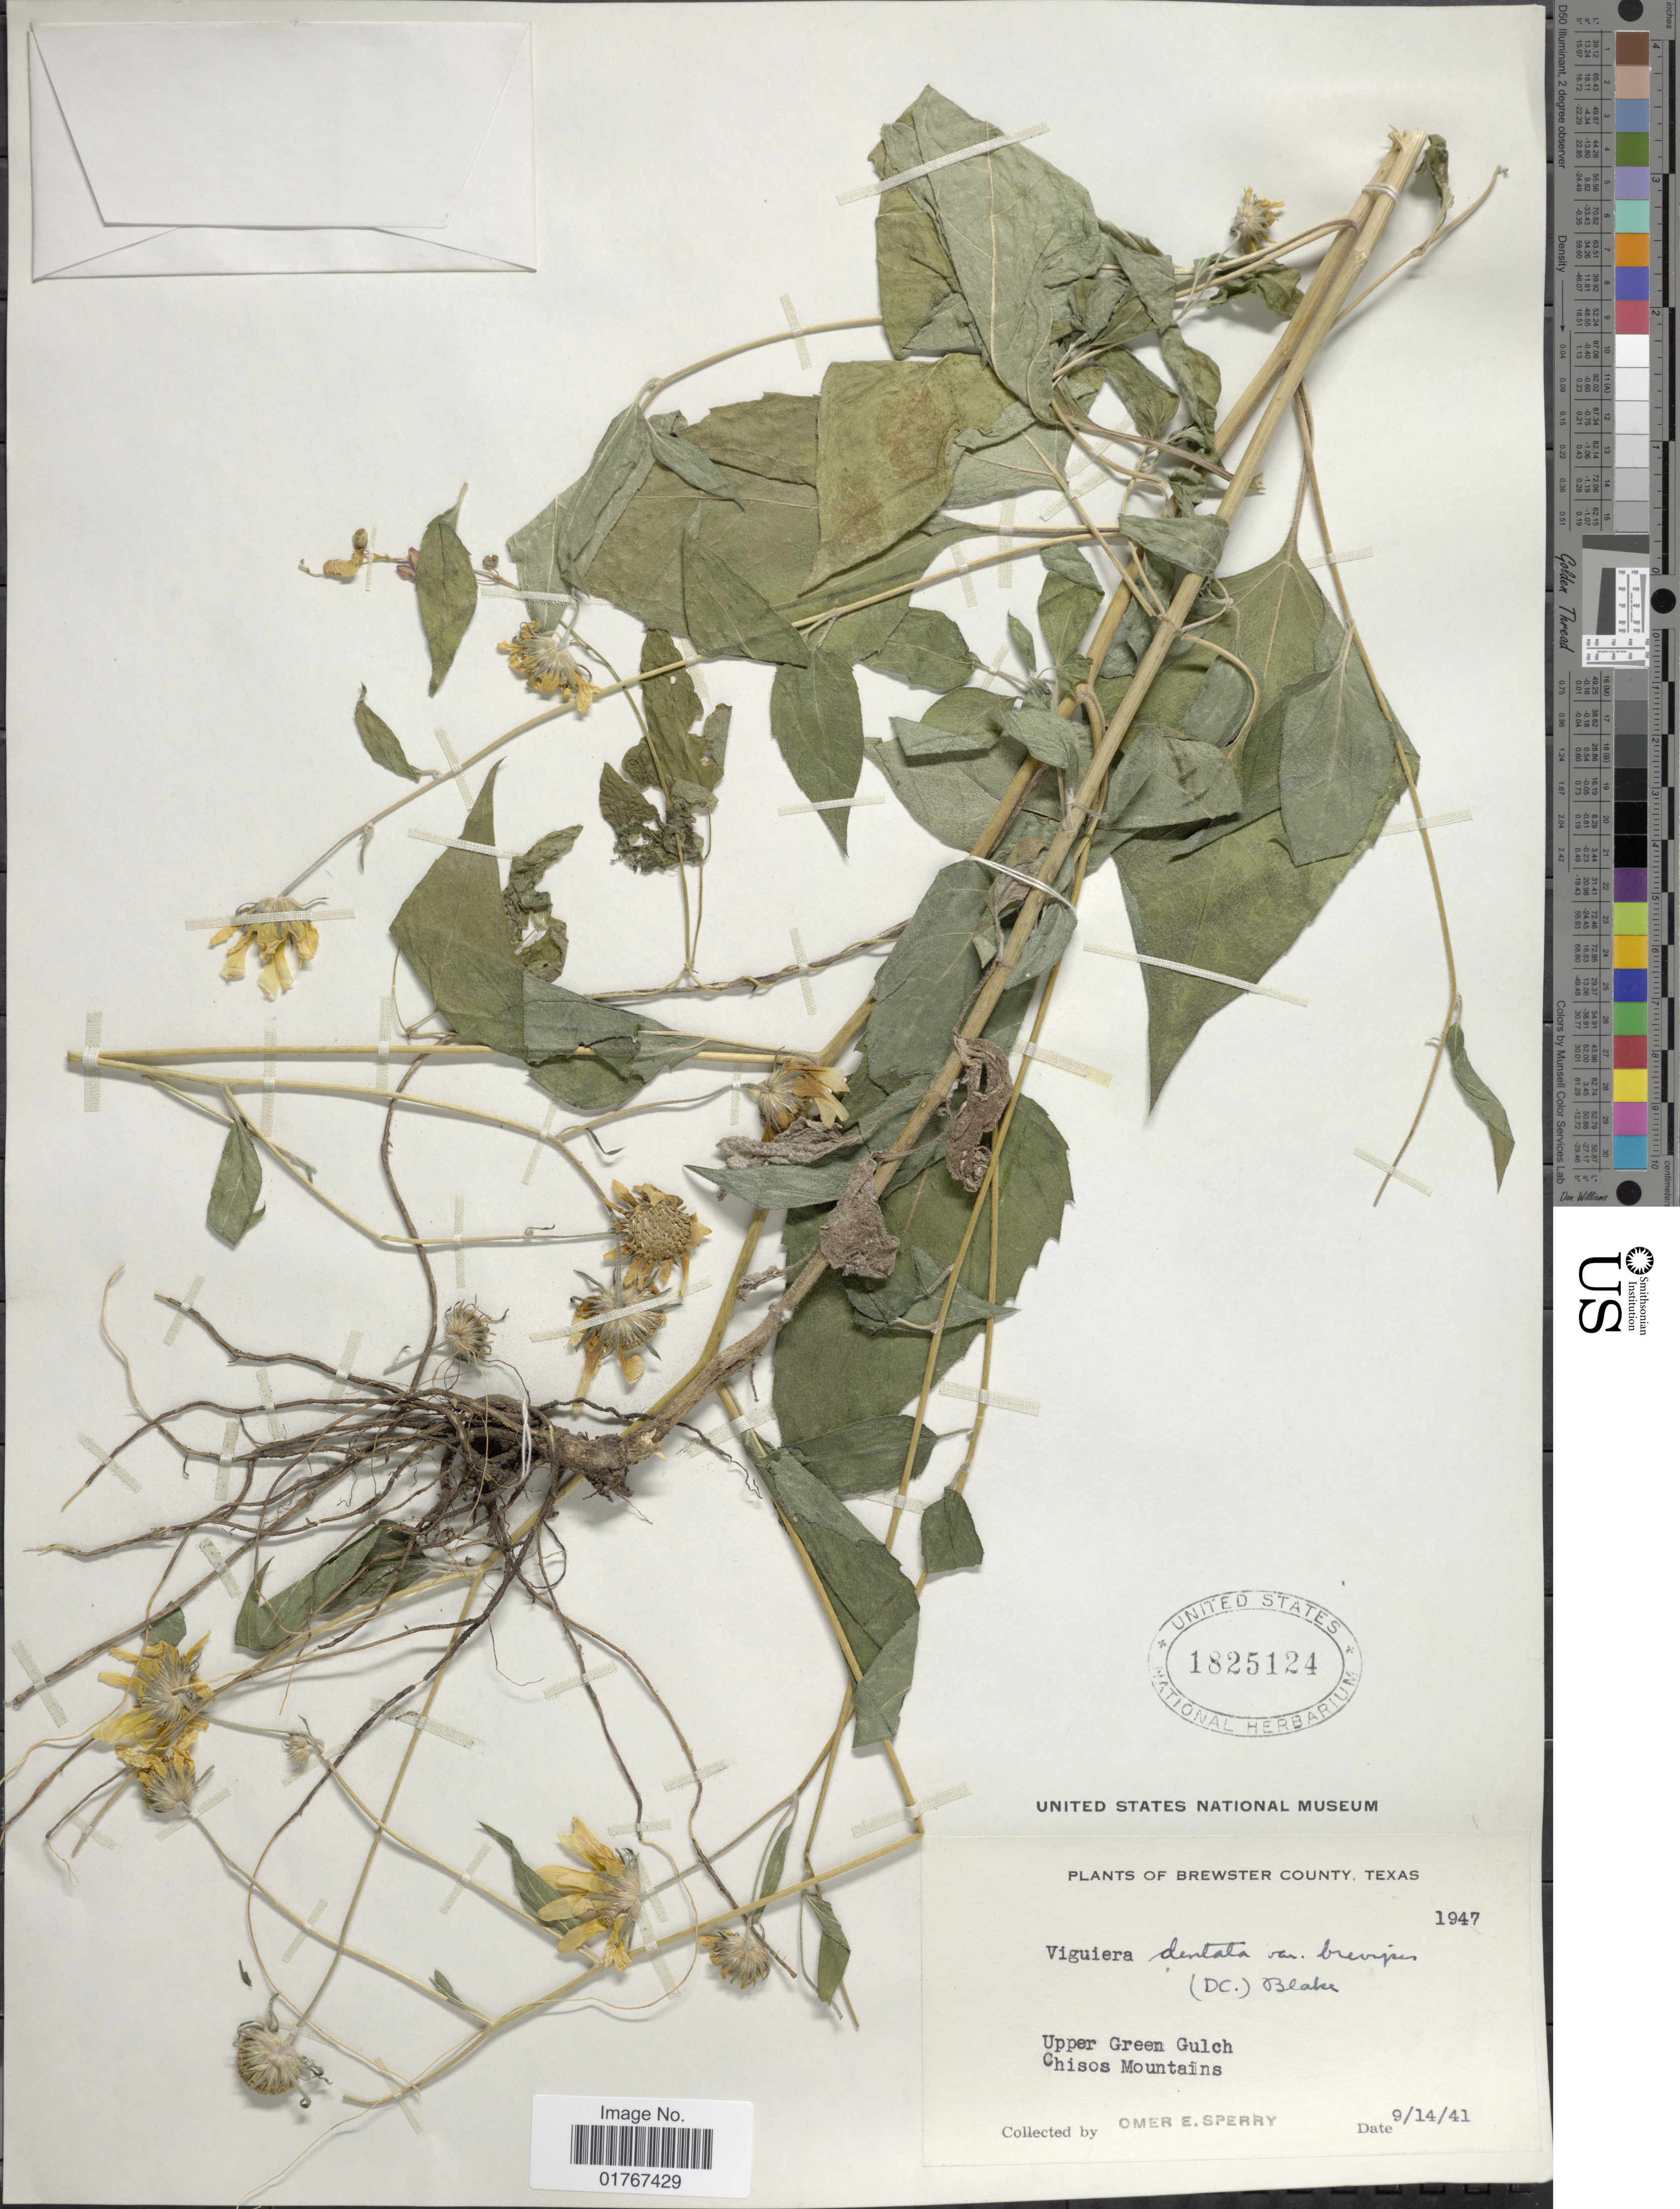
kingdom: Plantae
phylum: Tracheophyta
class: Magnoliopsida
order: Asterales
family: Asteraceae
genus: Viguiera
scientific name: Viguiera dentata var. brevipes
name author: (DC.) S.F. Blake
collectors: O. E. Sperry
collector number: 1947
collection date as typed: Transcribed d/m/y: 14/9/41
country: United States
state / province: Texas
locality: Brewster County, Upper Green Culch, Chisos Mountains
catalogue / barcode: US 1825124